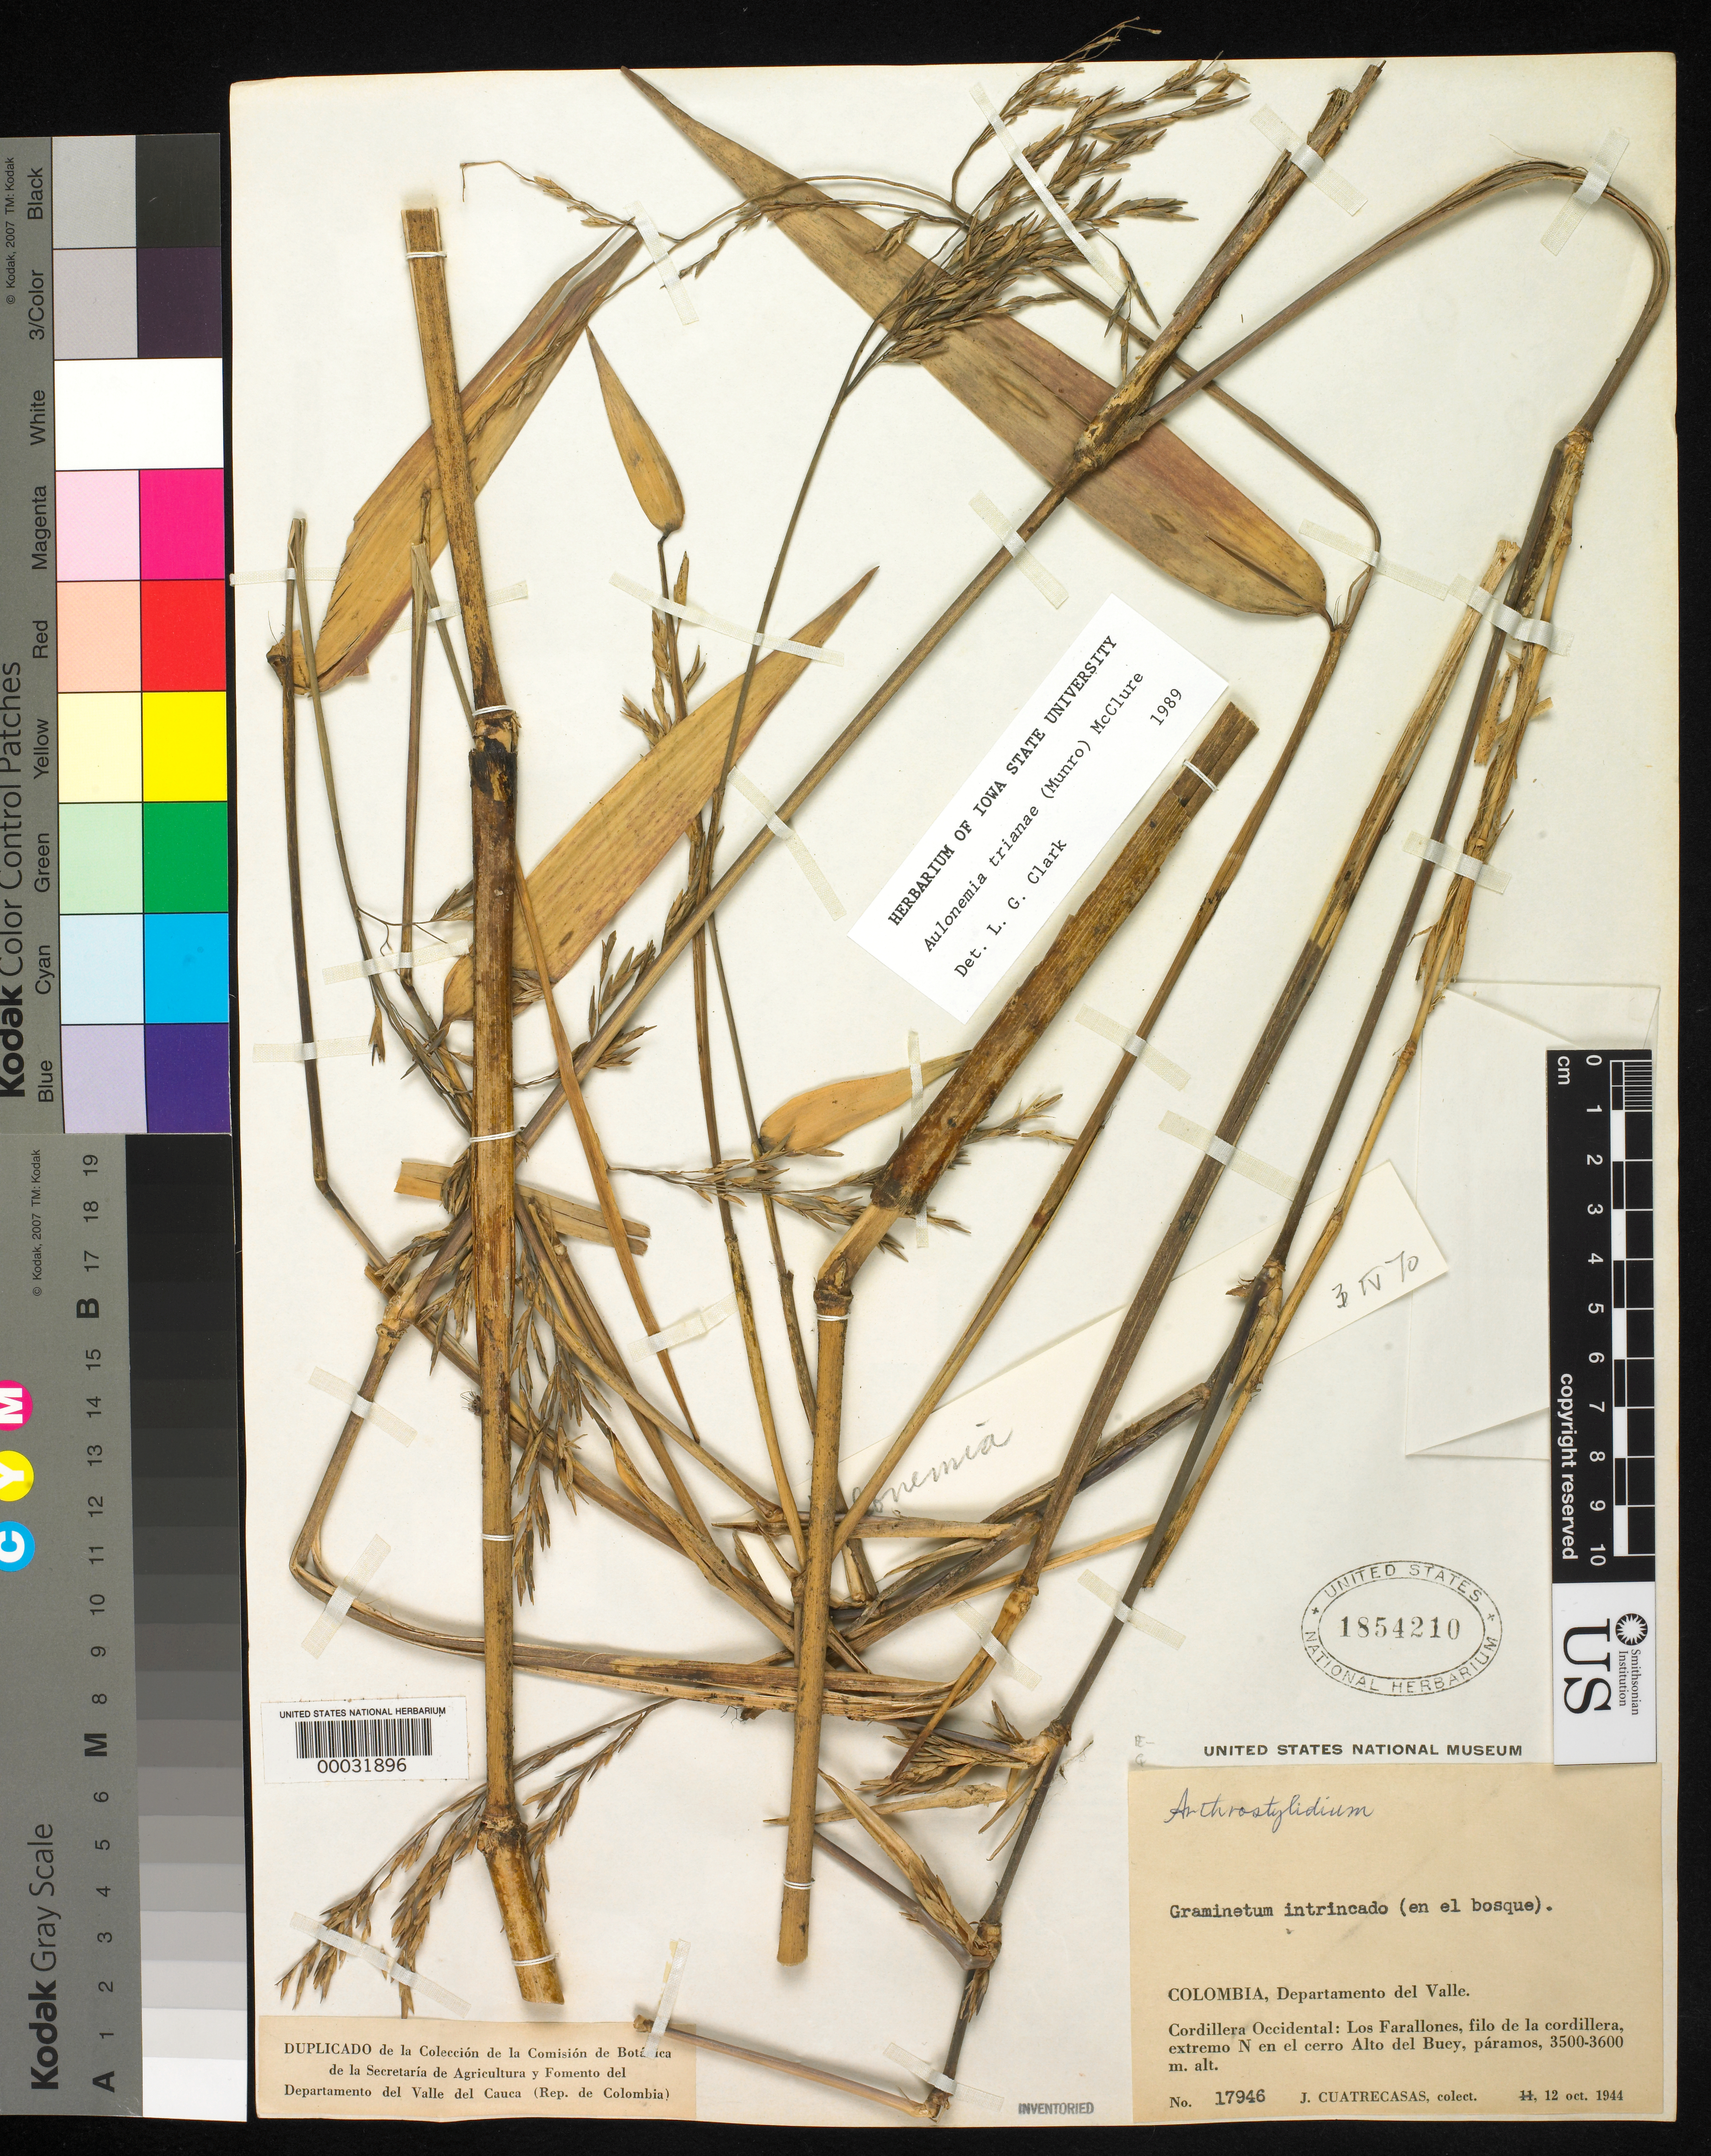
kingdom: Plantae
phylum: Tracheophyta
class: Liliopsida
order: Poales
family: Poaceae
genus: Aulonemia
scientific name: Aulonemia trianae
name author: (Munro) McClure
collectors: J. Cuatrecasas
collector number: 17946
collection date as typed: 12 Oct 1944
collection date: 1944-10-12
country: Colombia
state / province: Valle del Cauca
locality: Cordillera Occidental: los Farallones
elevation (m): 3500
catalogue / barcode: US 1854210